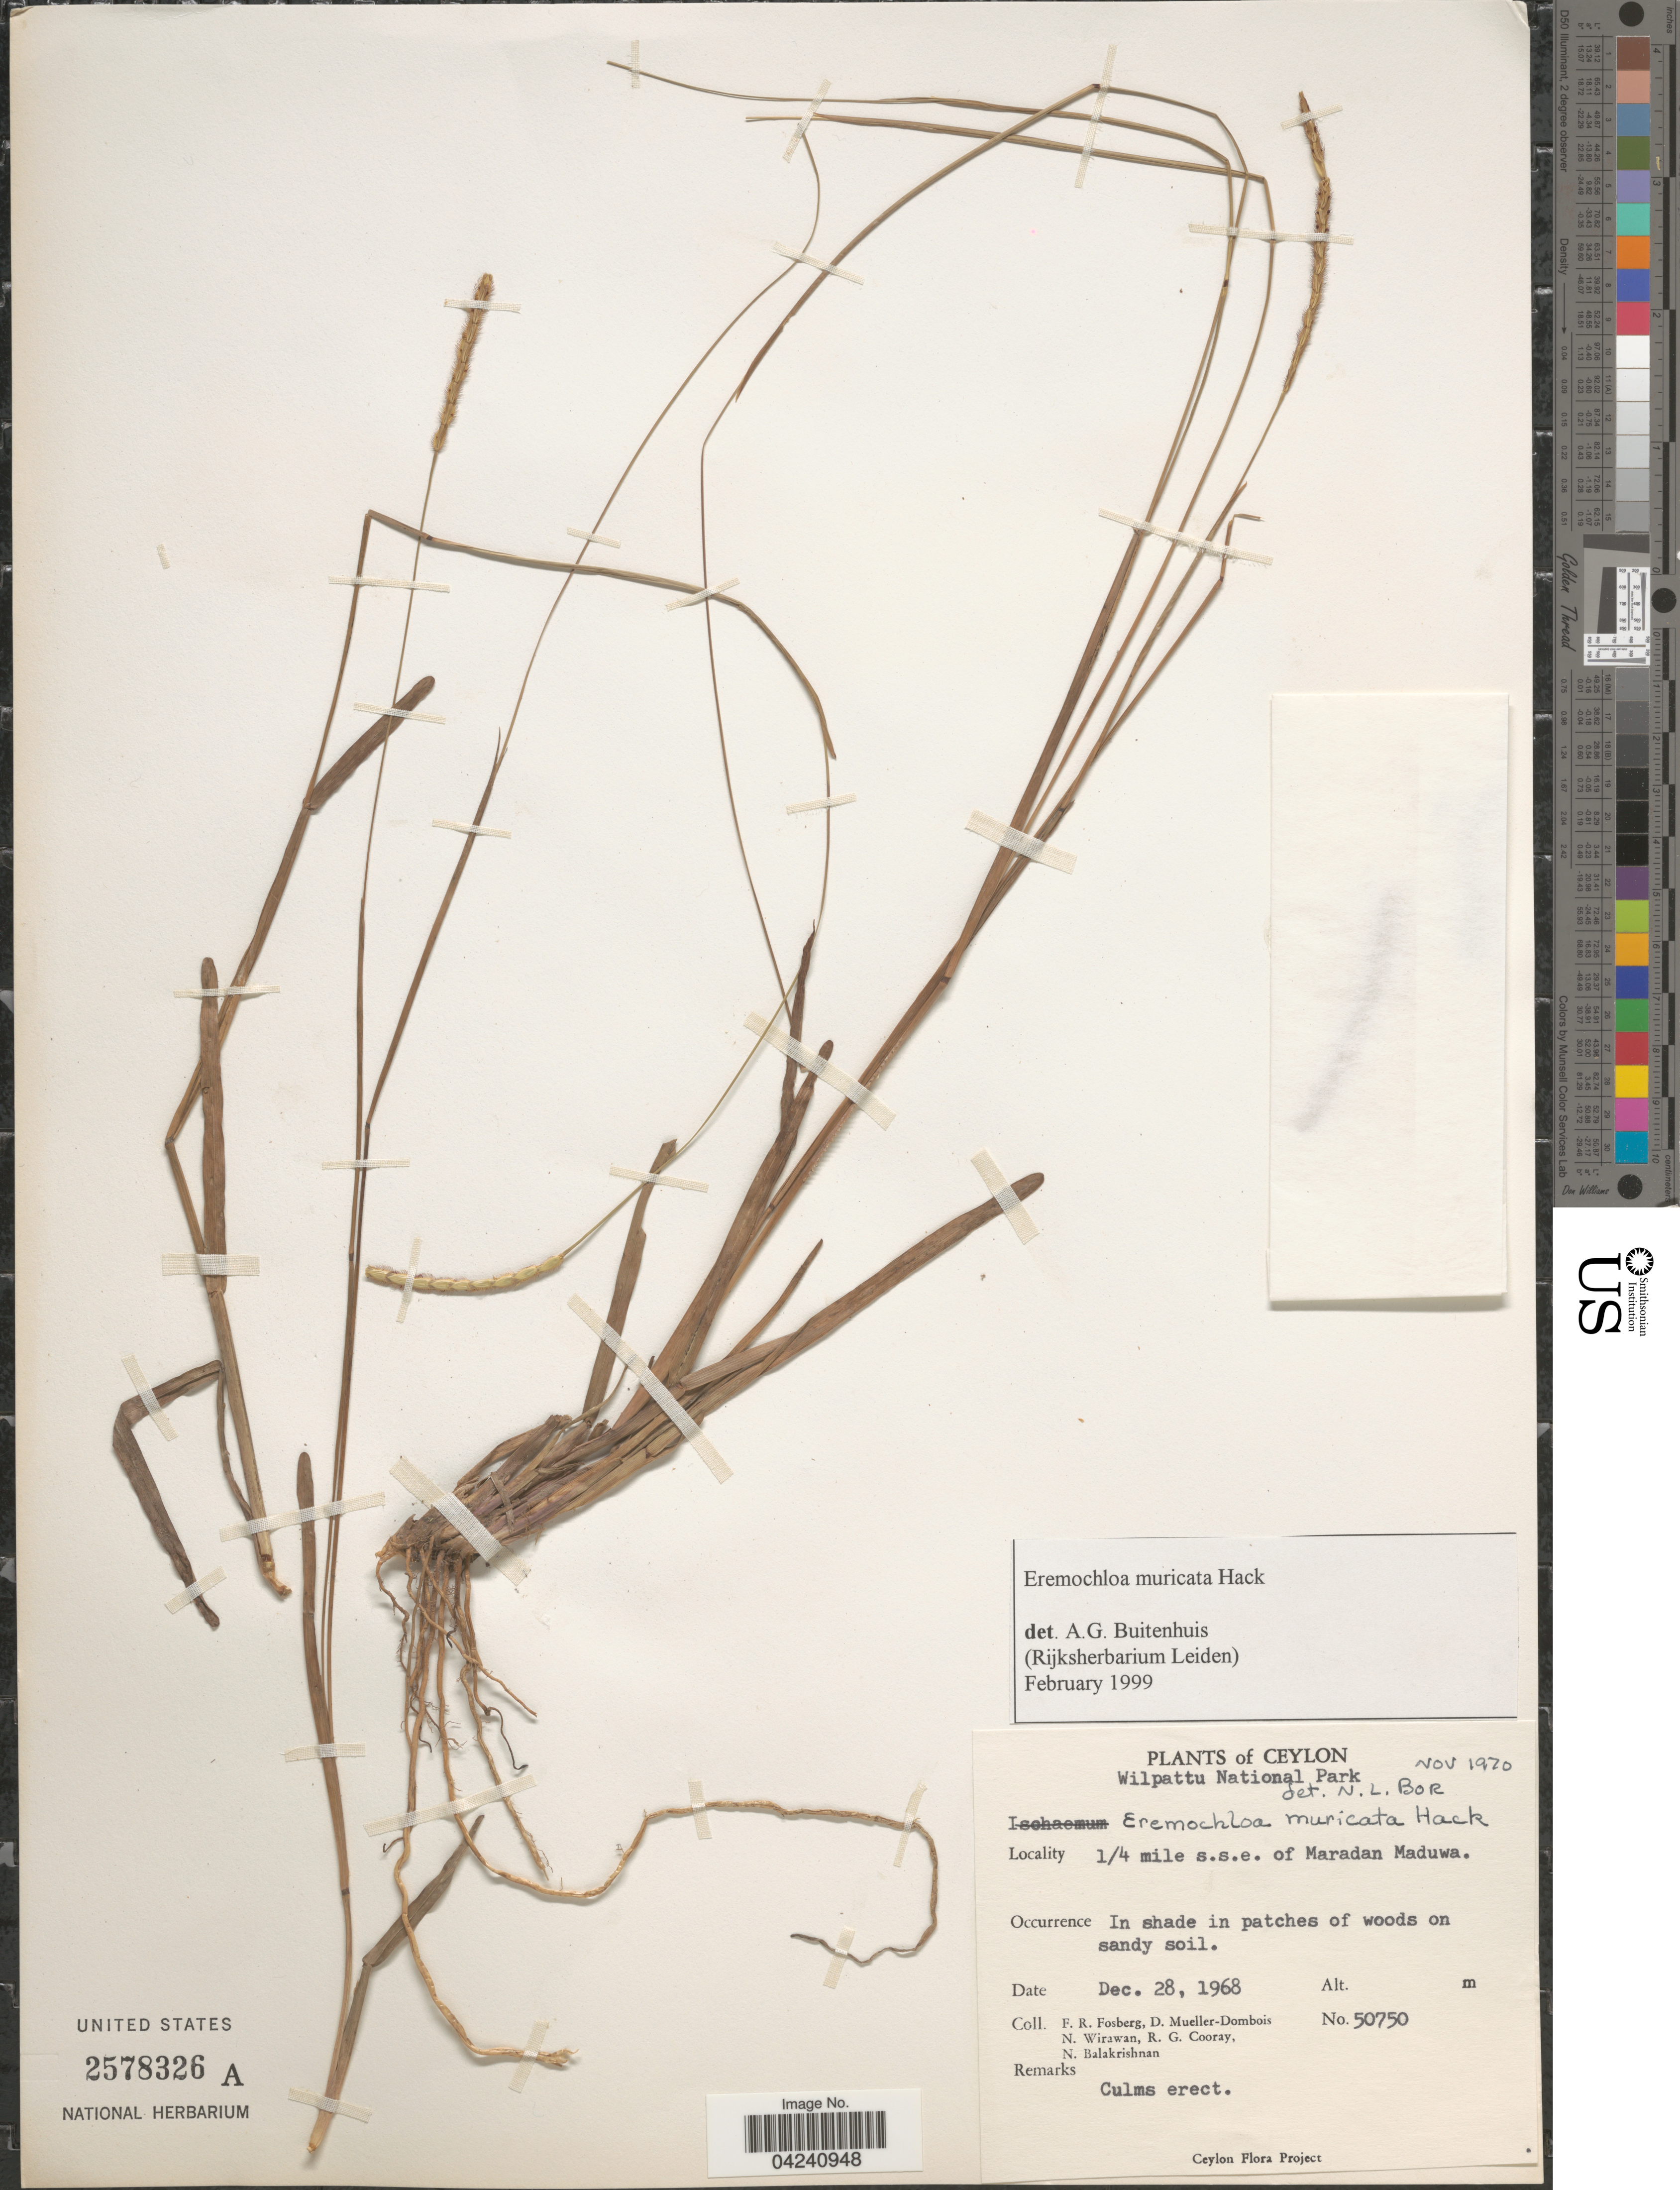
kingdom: Plantae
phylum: Tracheophyta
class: Liliopsida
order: Poales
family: Poaceae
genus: Eremochloa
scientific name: Eremochloa muricata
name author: (Retz.) Hack.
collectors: F. R. Fosberg, D. Mueller-Dombois, N. Wirawan, R. Cooray & N. Balakrishnan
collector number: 50750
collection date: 1968-12-28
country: Sri Lanka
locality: Ceylon. Wilpattu National Park. ¼ mile s. s. e. of Maradan Maduwa.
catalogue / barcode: US 2578326A